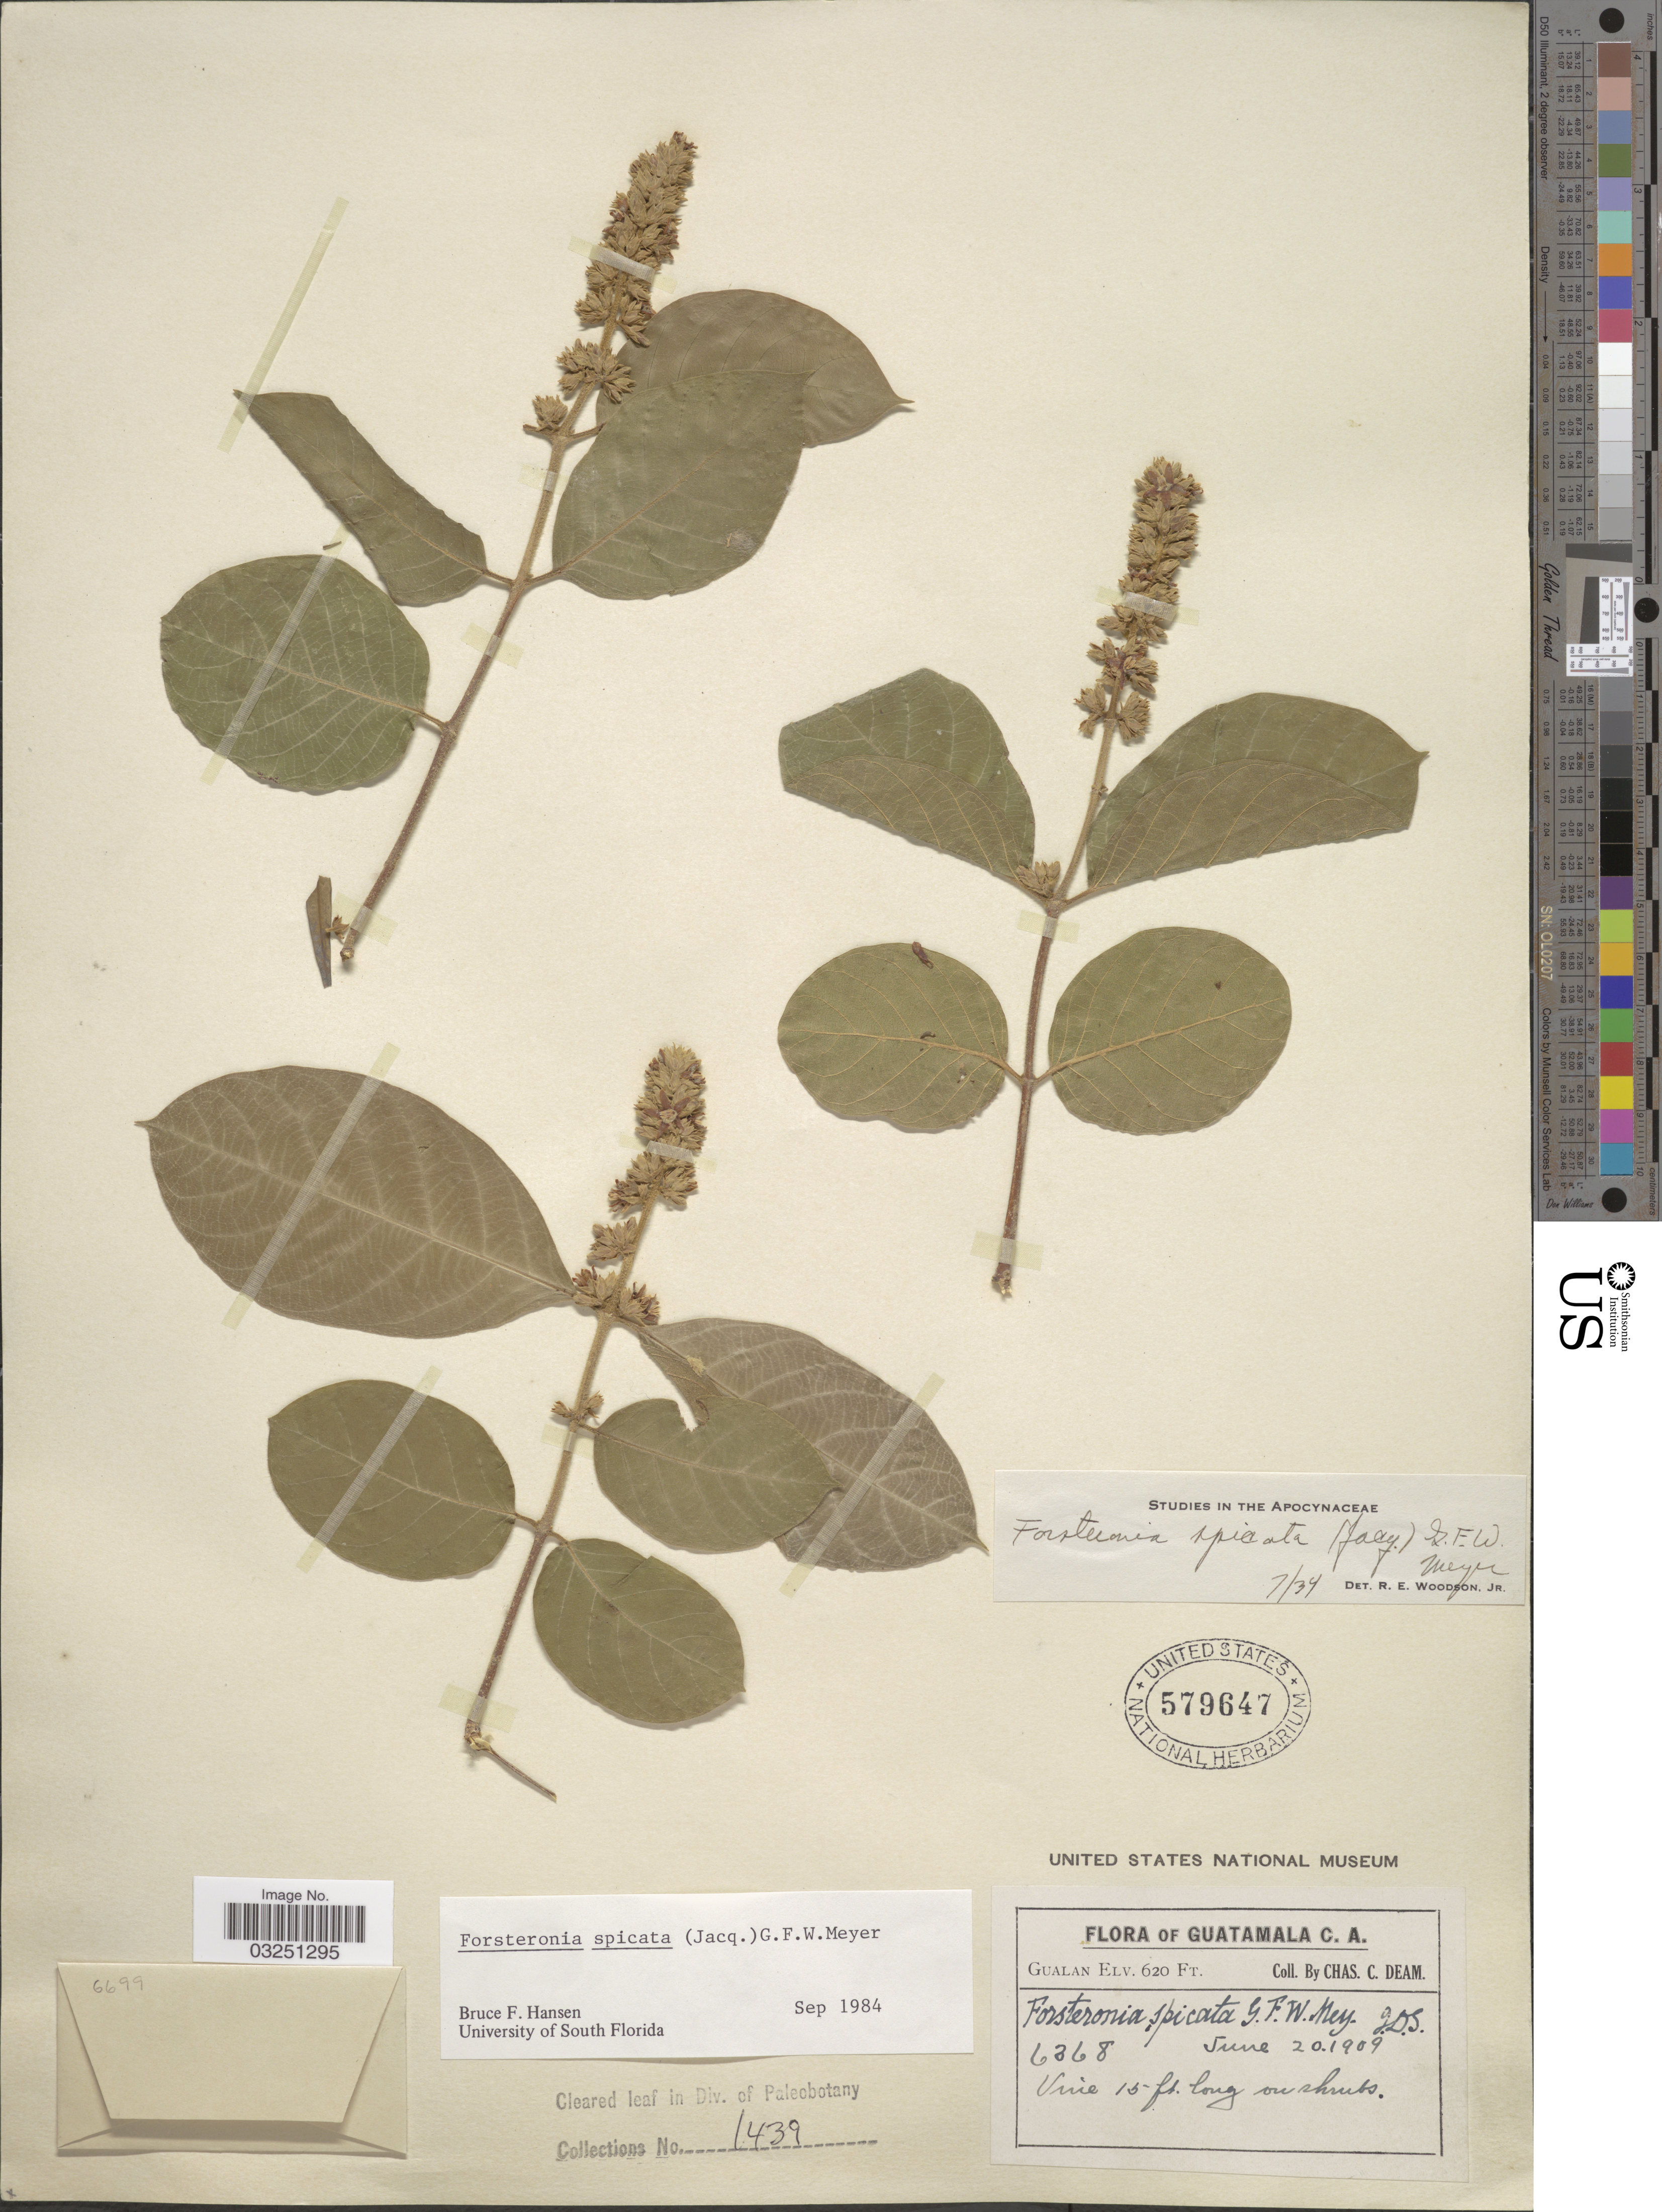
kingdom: Plantae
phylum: Tracheophyta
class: Magnoliopsida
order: Gentianales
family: Apocynaceae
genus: Forsteronia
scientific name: Forsteronia spicata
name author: (Jacq.) G. Mey.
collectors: C. C. Deam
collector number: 6368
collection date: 1909-06-20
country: Guatemala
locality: Guatemala C.A. Gualan.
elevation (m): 189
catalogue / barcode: US 579647